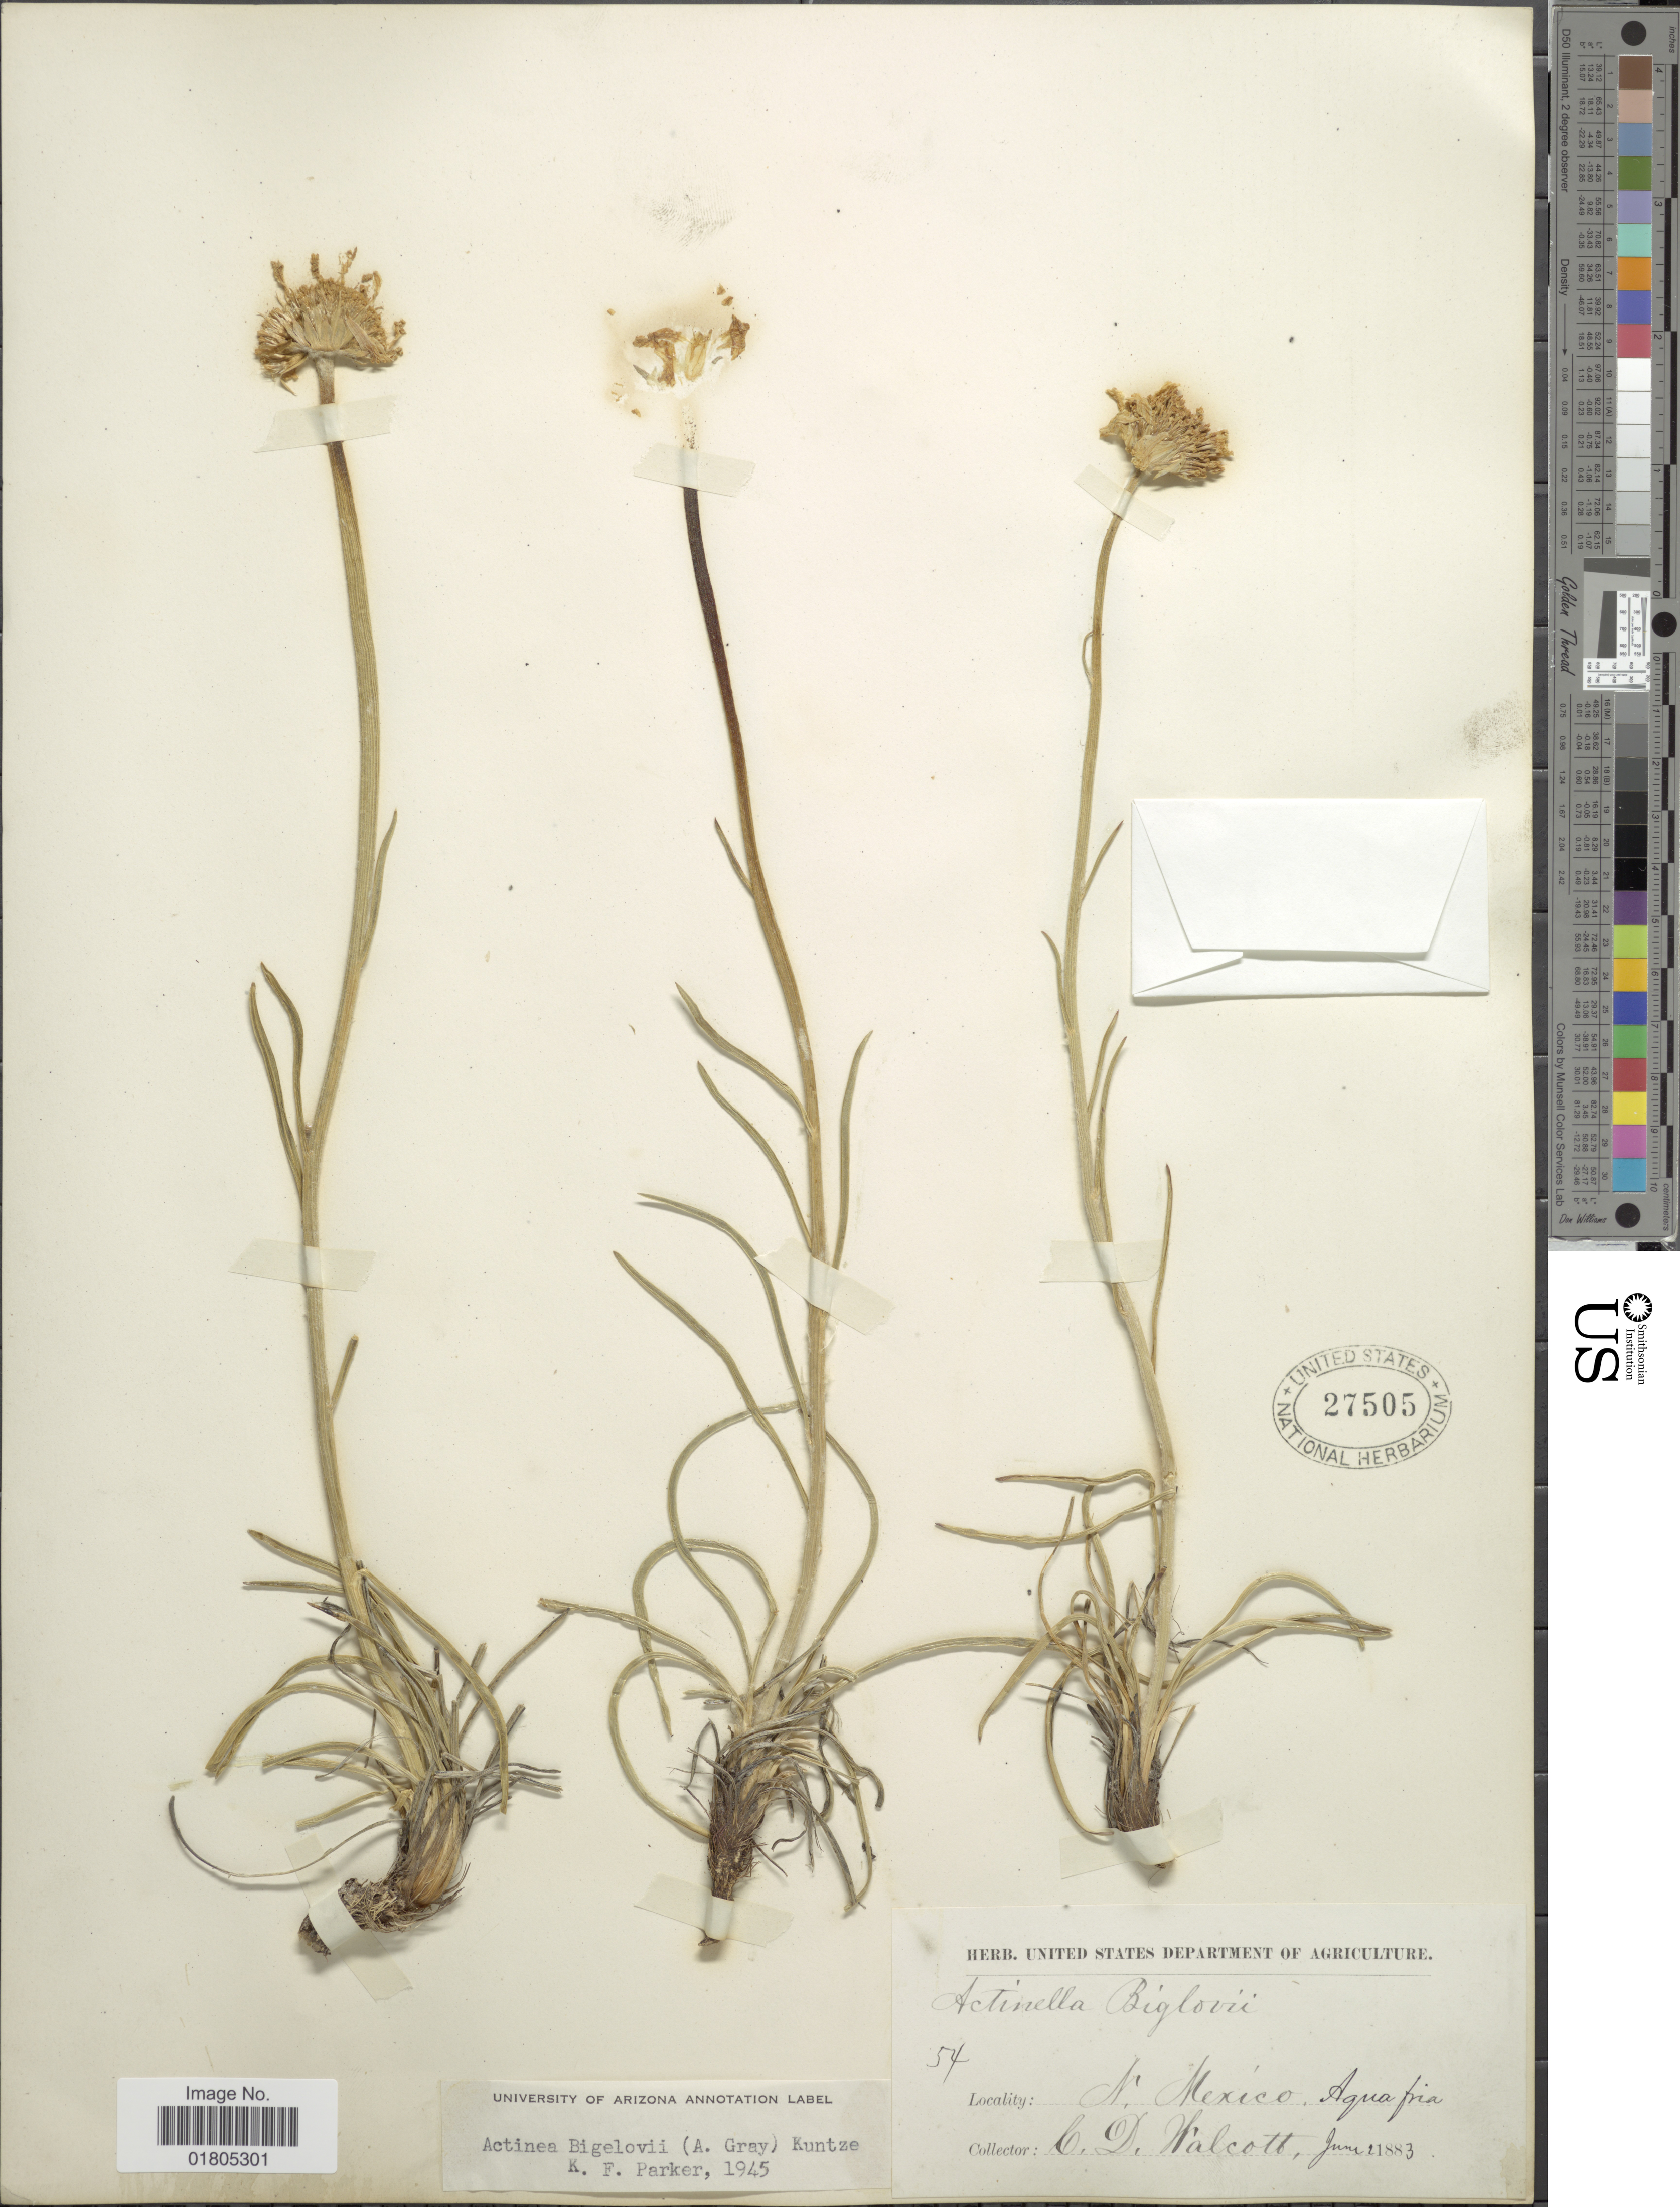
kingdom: Plantae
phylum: Tracheophyta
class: Magnoliopsida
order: Asterales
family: Asteraceae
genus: Actinea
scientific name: Actinea bigelovii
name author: (A. Gray) Kuntze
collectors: C. Walcott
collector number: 54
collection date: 1883-06-02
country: United States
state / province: New Mexico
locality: N. Mexico, Agua Fria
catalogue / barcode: US 27505